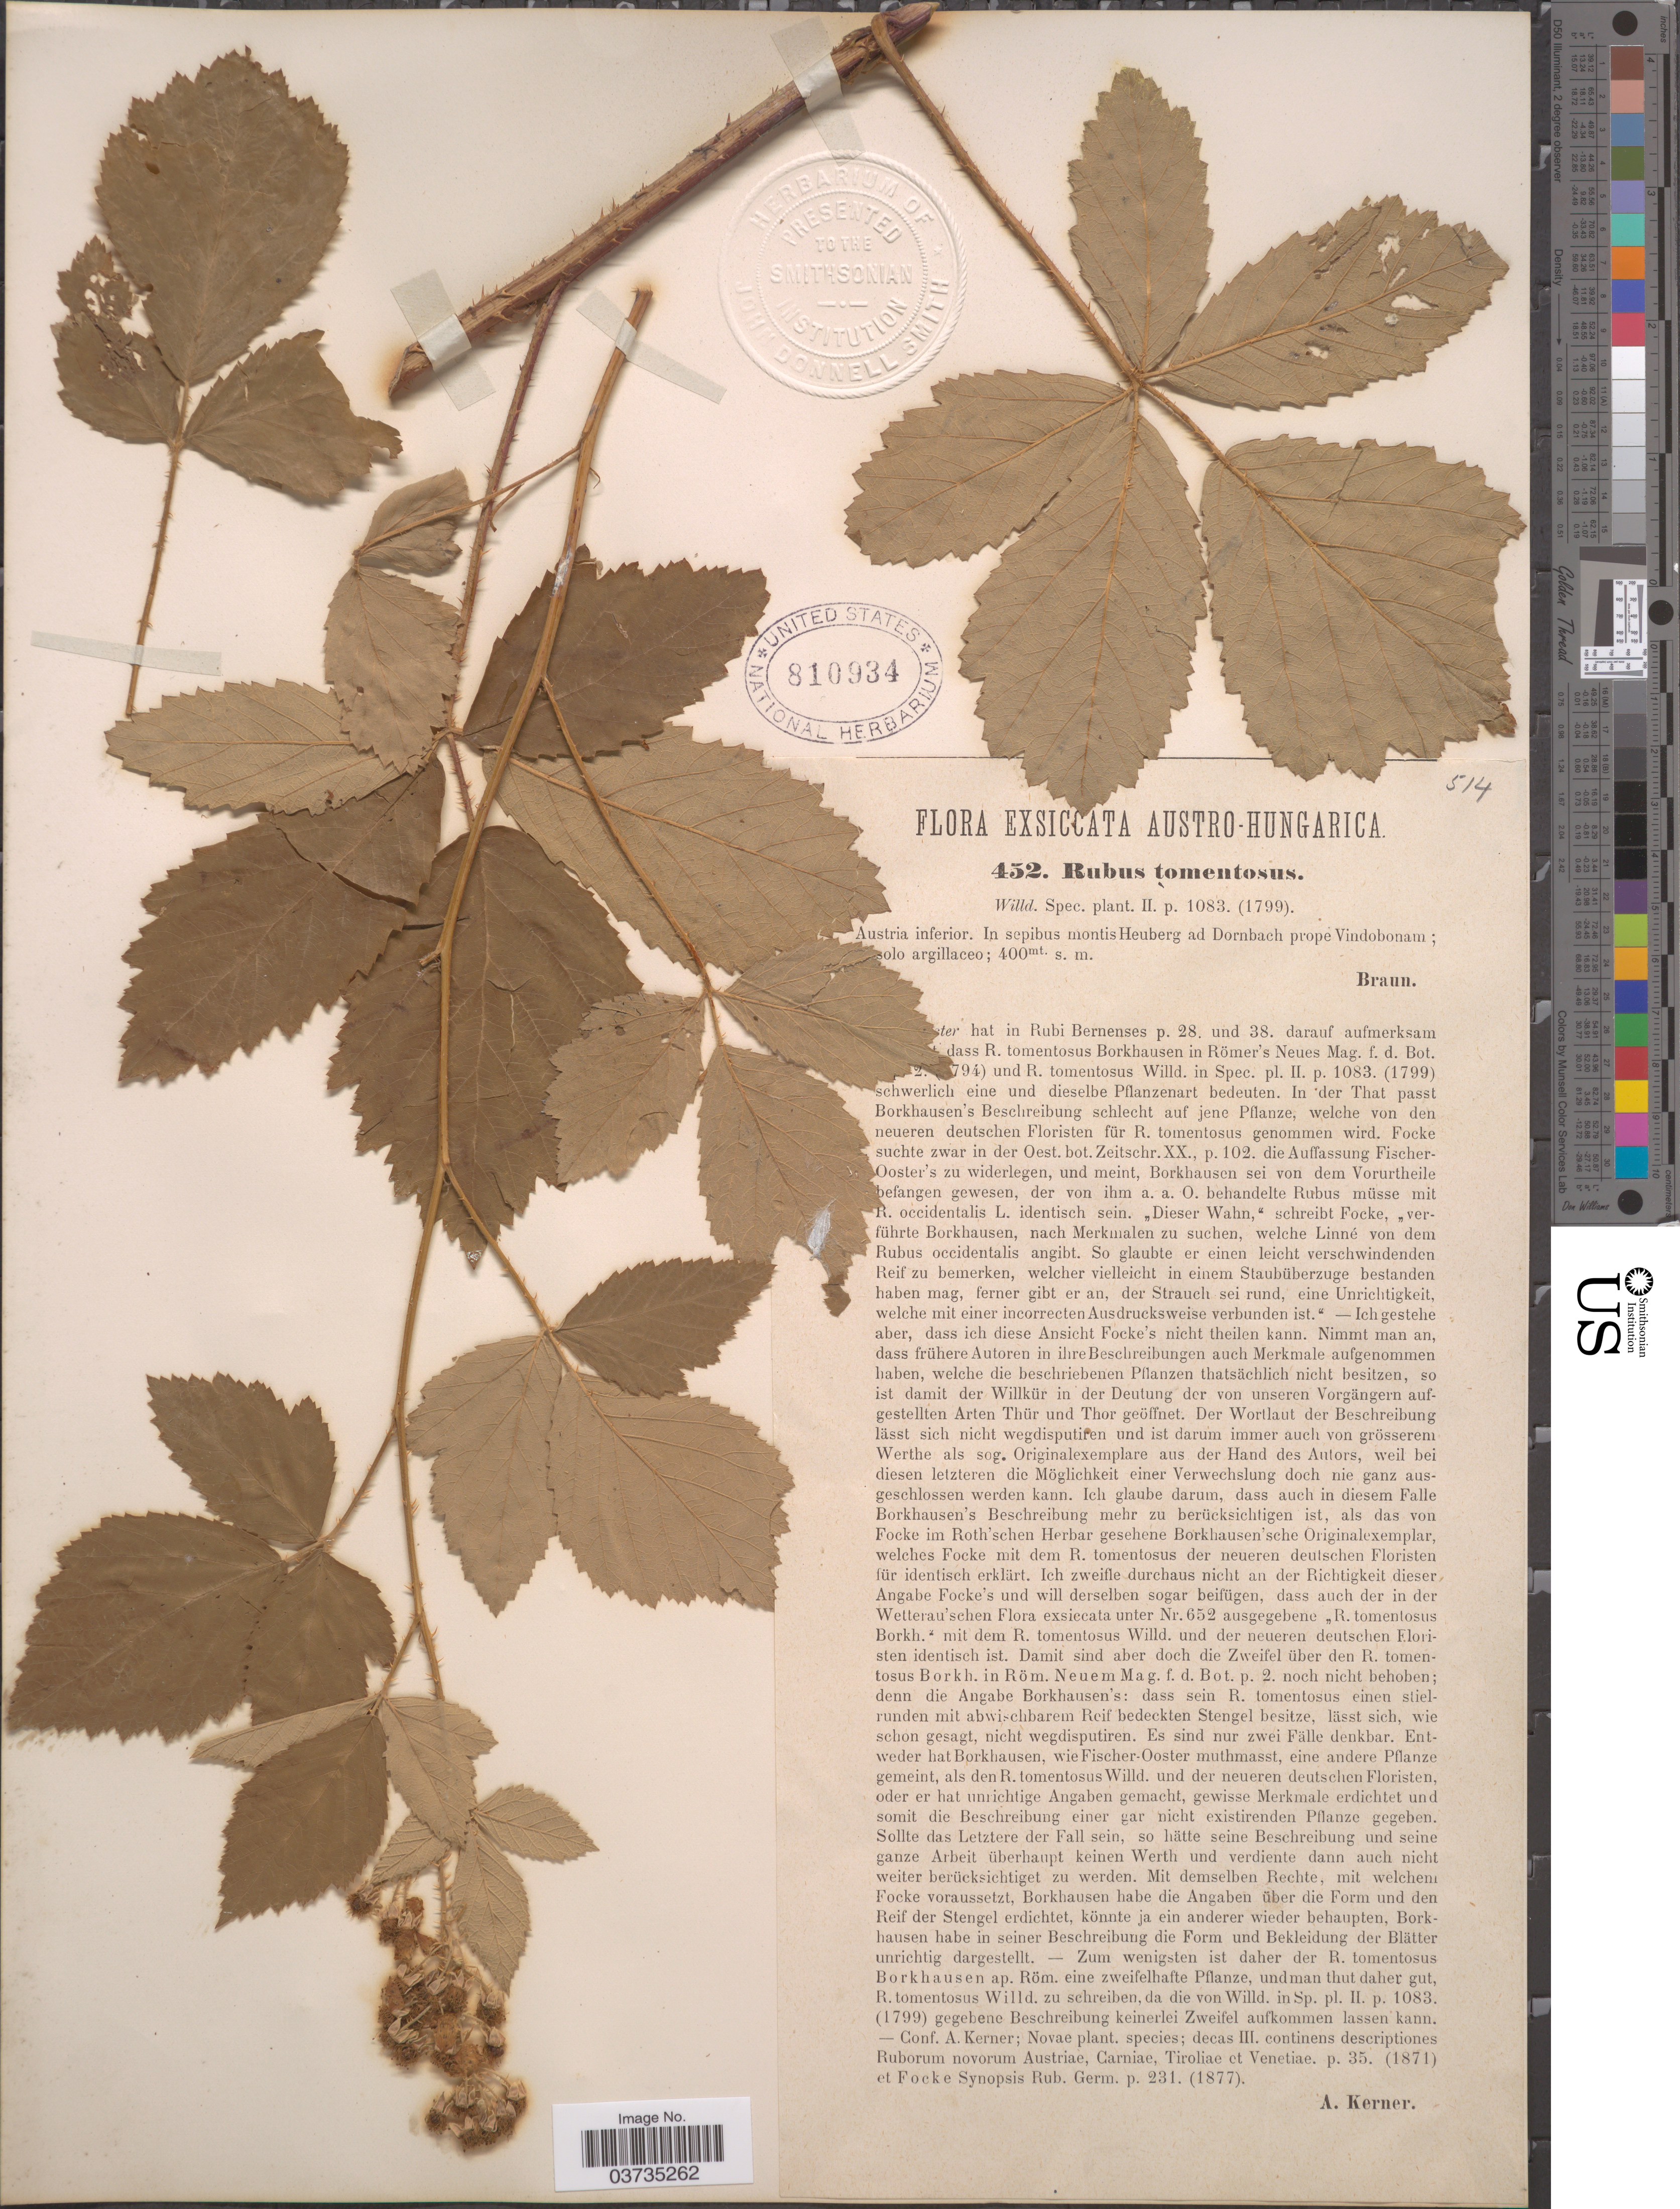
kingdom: Plantae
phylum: Tracheophyta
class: Magnoliopsida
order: Rosales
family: Rosaceae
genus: Rubus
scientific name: Rubus tomentosus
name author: Borkh.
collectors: Braun, --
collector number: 452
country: Austria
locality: Austro-Hungarica. Austria inferior. In sepibus montis Heuberg ad Dornbach prope Vindobonam.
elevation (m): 400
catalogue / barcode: US 810934